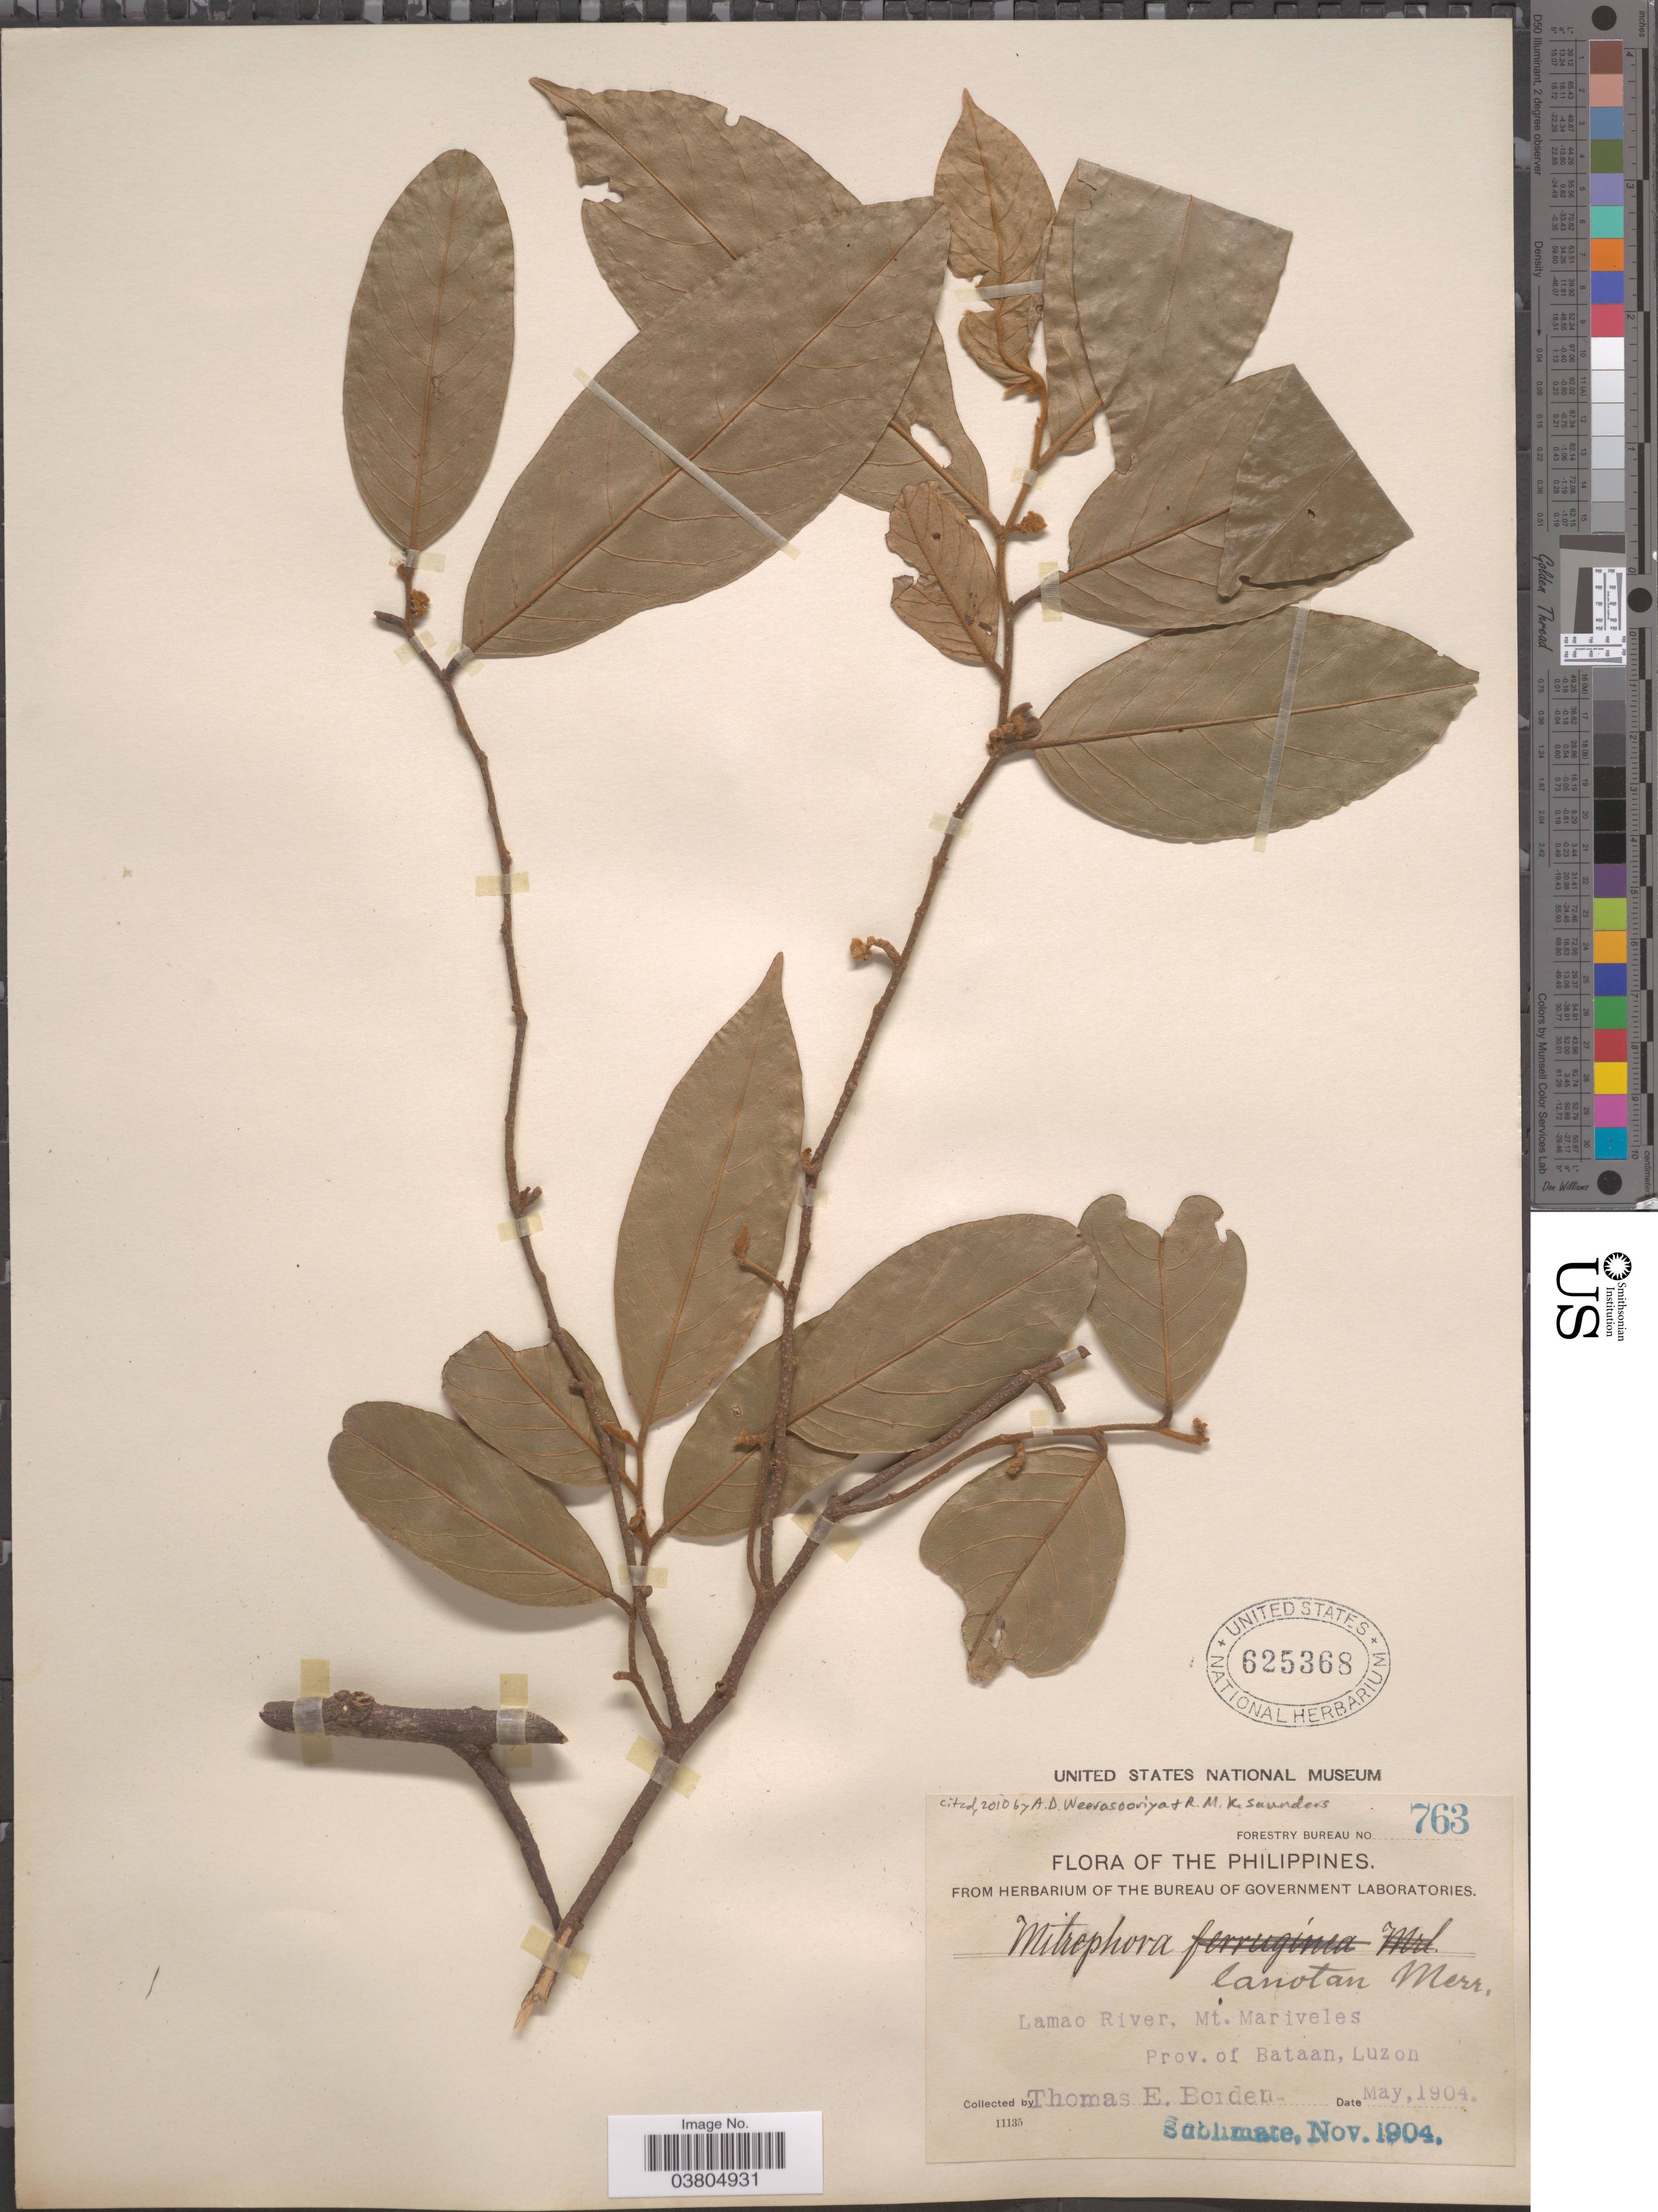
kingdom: Plantae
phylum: Tracheophyta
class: Magnoliopsida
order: Magnoliales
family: Annonaceae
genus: Mitrephora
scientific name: Mitrephora lanotan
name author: (Blanco) Merr.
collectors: T. E. Borden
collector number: Forestry Bureau 763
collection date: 1904-05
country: Philippines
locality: Lamao River, Mt. Mariveles, Province of Bataan, Luzon.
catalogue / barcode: US 625368